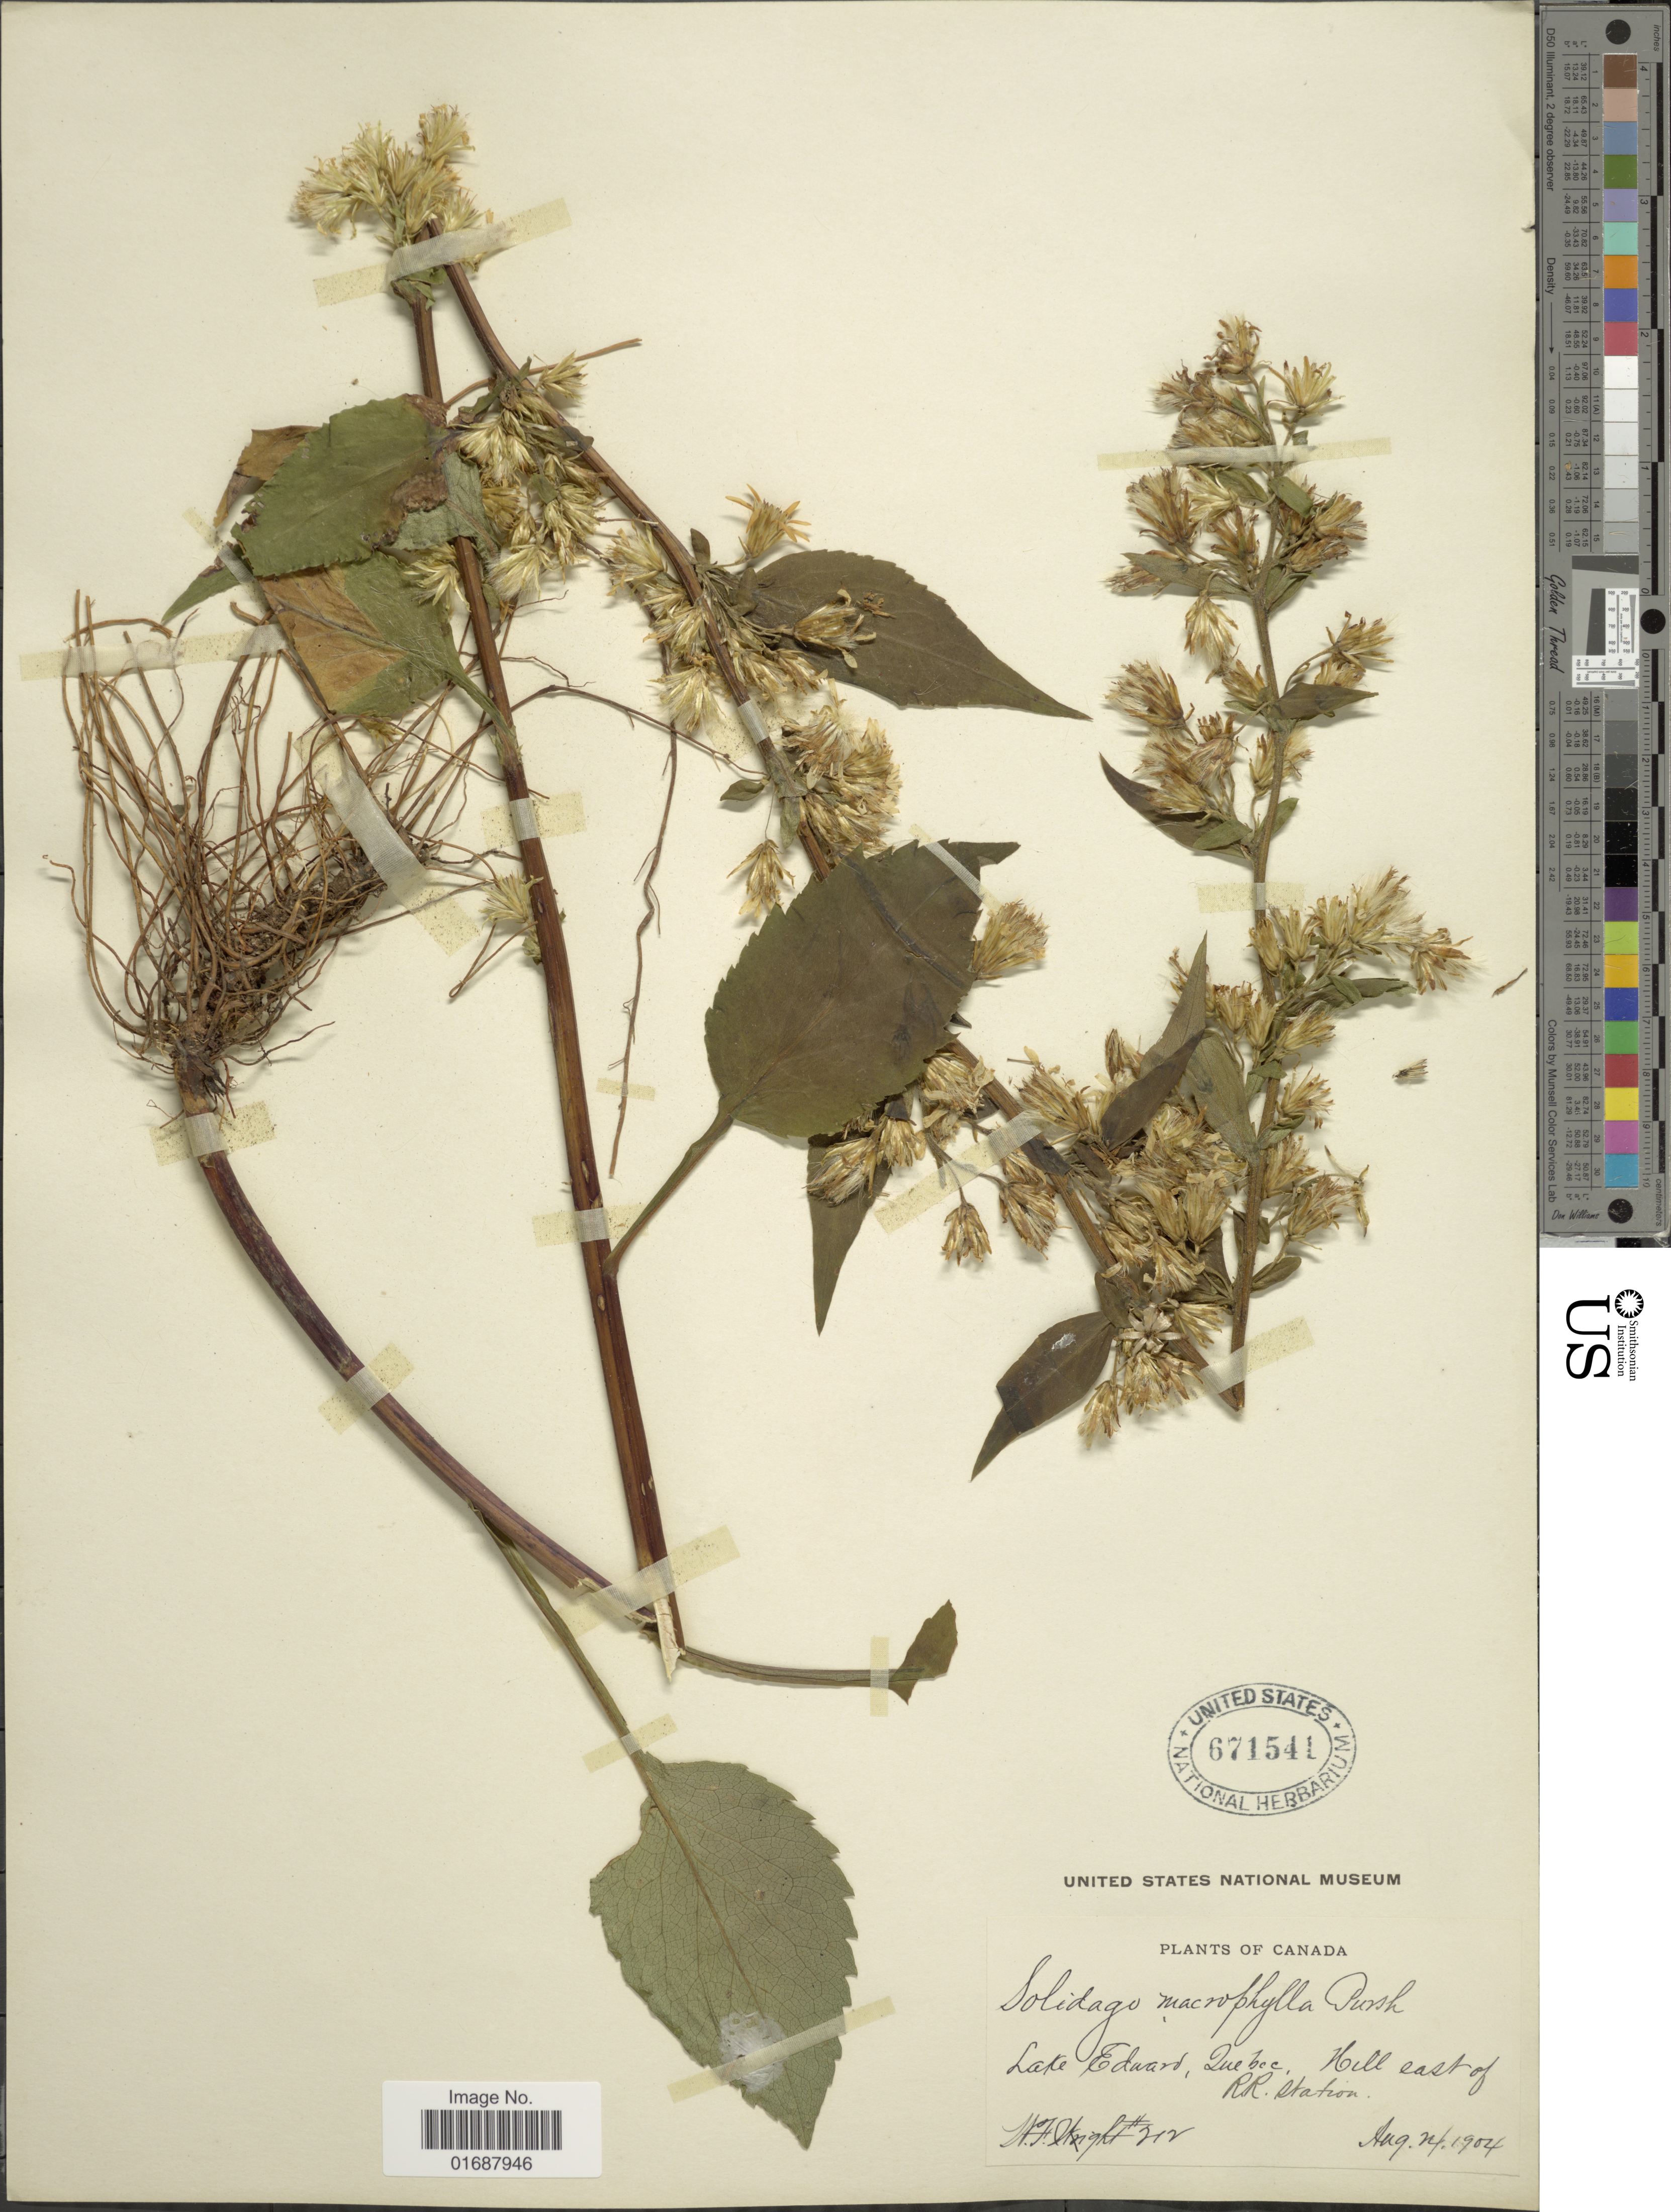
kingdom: Plantae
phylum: Tracheophyta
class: Magnoliopsida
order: Asterales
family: Asteraceae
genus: Solidago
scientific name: Solidago macrophylla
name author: Banks ex Pursh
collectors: W. F. Wright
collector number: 212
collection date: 1904-08-24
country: Canada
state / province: Quebec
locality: Lake Edward, Quebec, Hill east of RR Station.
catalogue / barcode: US 671541